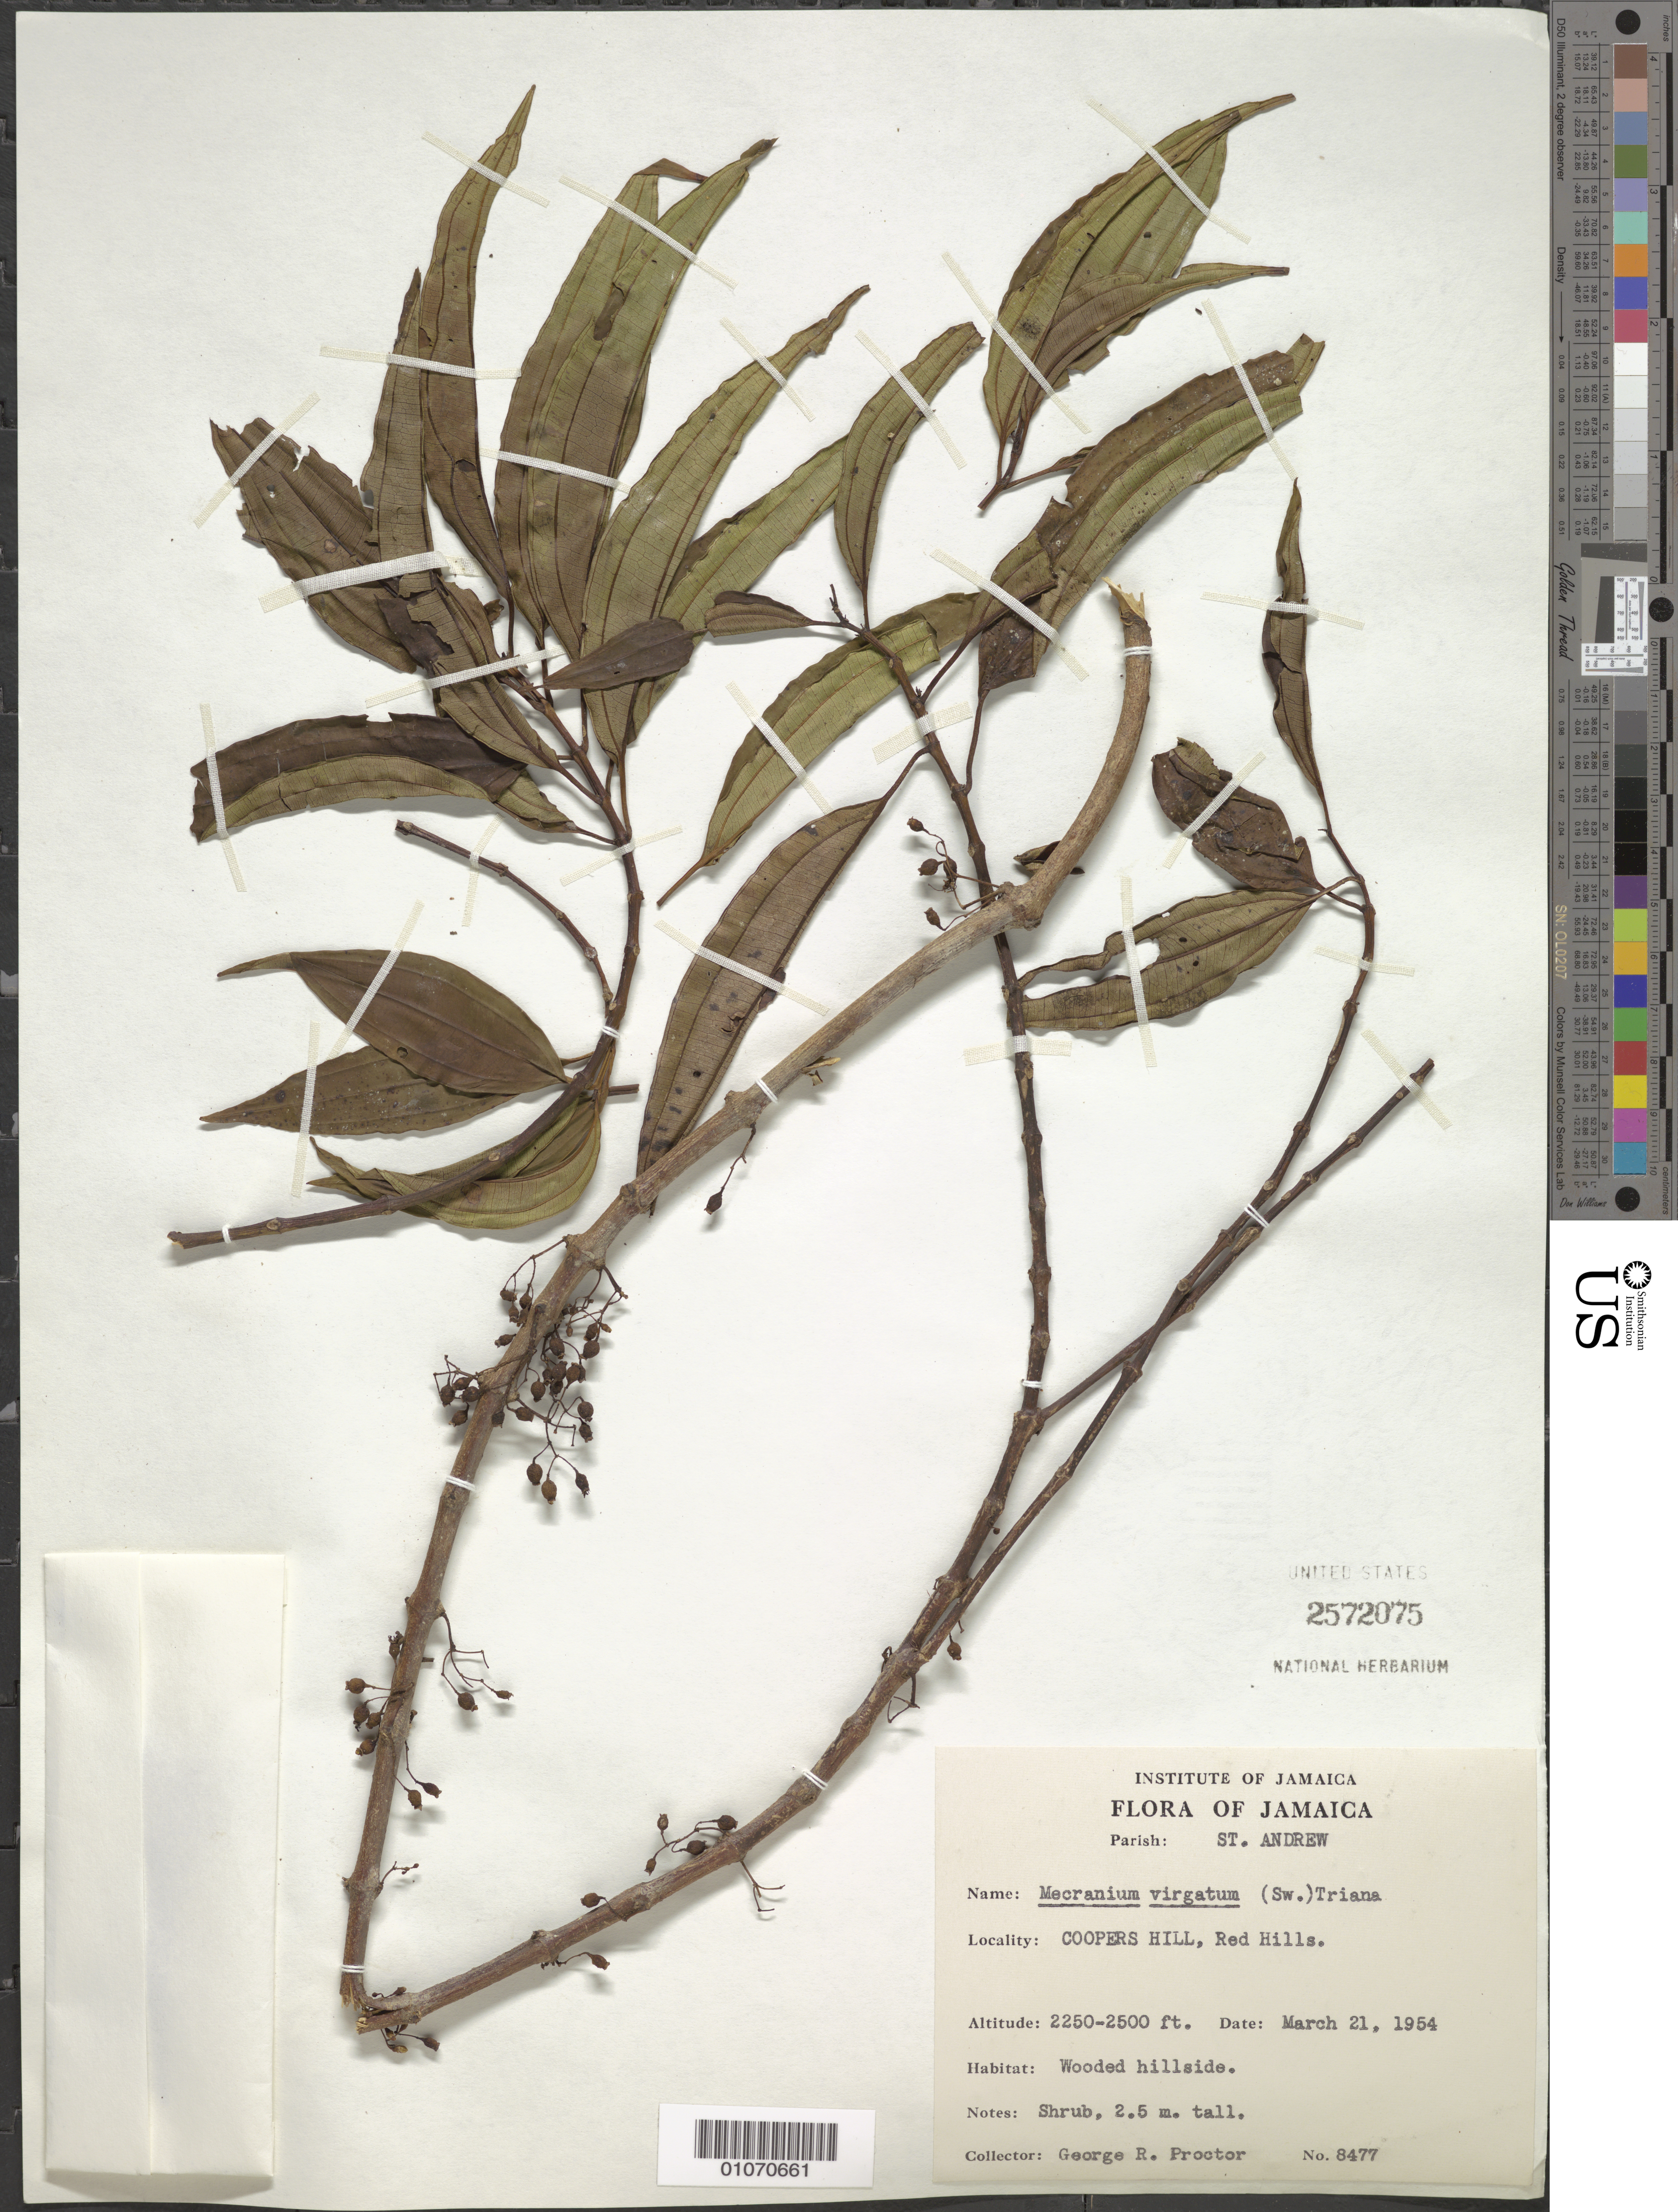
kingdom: Plantae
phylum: Tracheophyta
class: Magnoliopsida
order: Myrtales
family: Melastomataceae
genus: Mecranium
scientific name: Mecranium virgatum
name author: (Sw.) Triana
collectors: G. R. Proctor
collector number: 8477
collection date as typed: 21 Mar 1954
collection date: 1954-03-21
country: Jamaica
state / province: Saint Andrew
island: Jamaica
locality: Coopers Hill, Red Hills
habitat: Wooded hillside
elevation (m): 686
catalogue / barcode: US 2572075